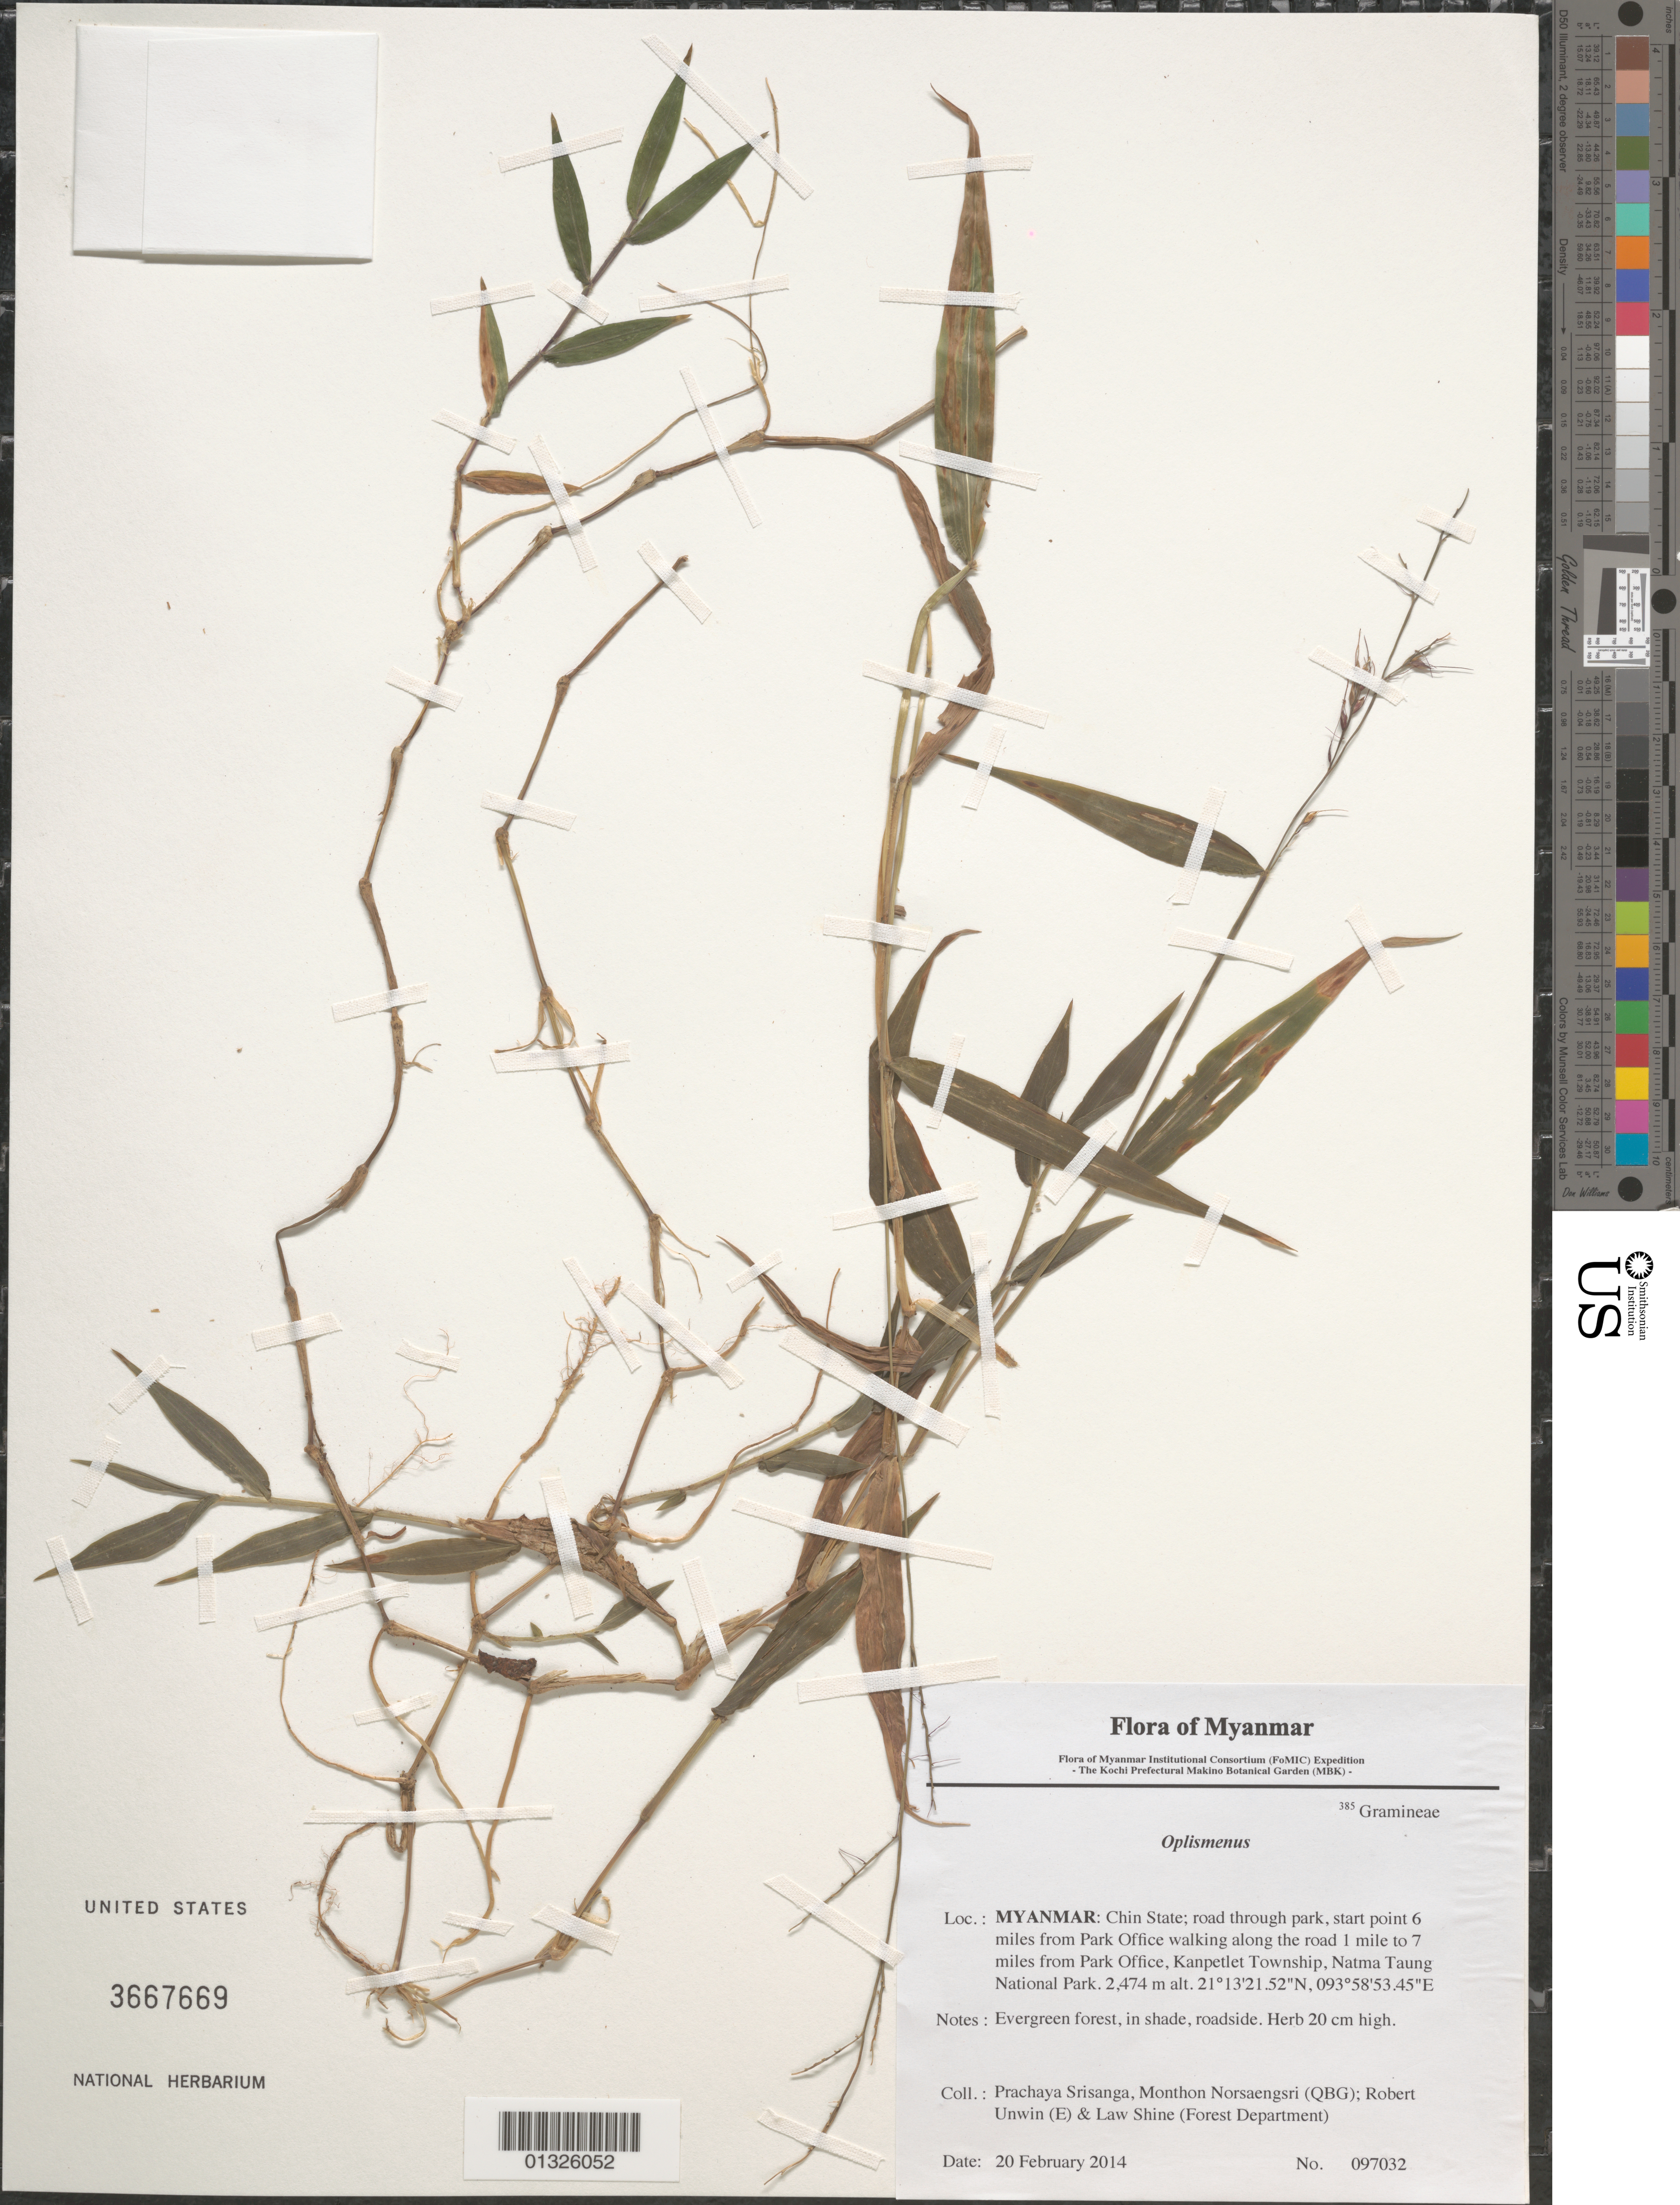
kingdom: Plantae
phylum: Tracheophyta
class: Liliopsida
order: Poales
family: Poaceae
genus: Oplismenus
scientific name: Oplismenus sp.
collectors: P. Srisanga, M. Norsaengsri, R. Unwin & L. Shine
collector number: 97032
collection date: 2014-02-20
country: Myanmar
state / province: Chin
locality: Road through park, start point 6 miles from Park Office walking along the road 1 mile to 7 miles from Park Office, Kanpetlet Township, Natma Taung National Park.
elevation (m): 2474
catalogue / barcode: US 3667669